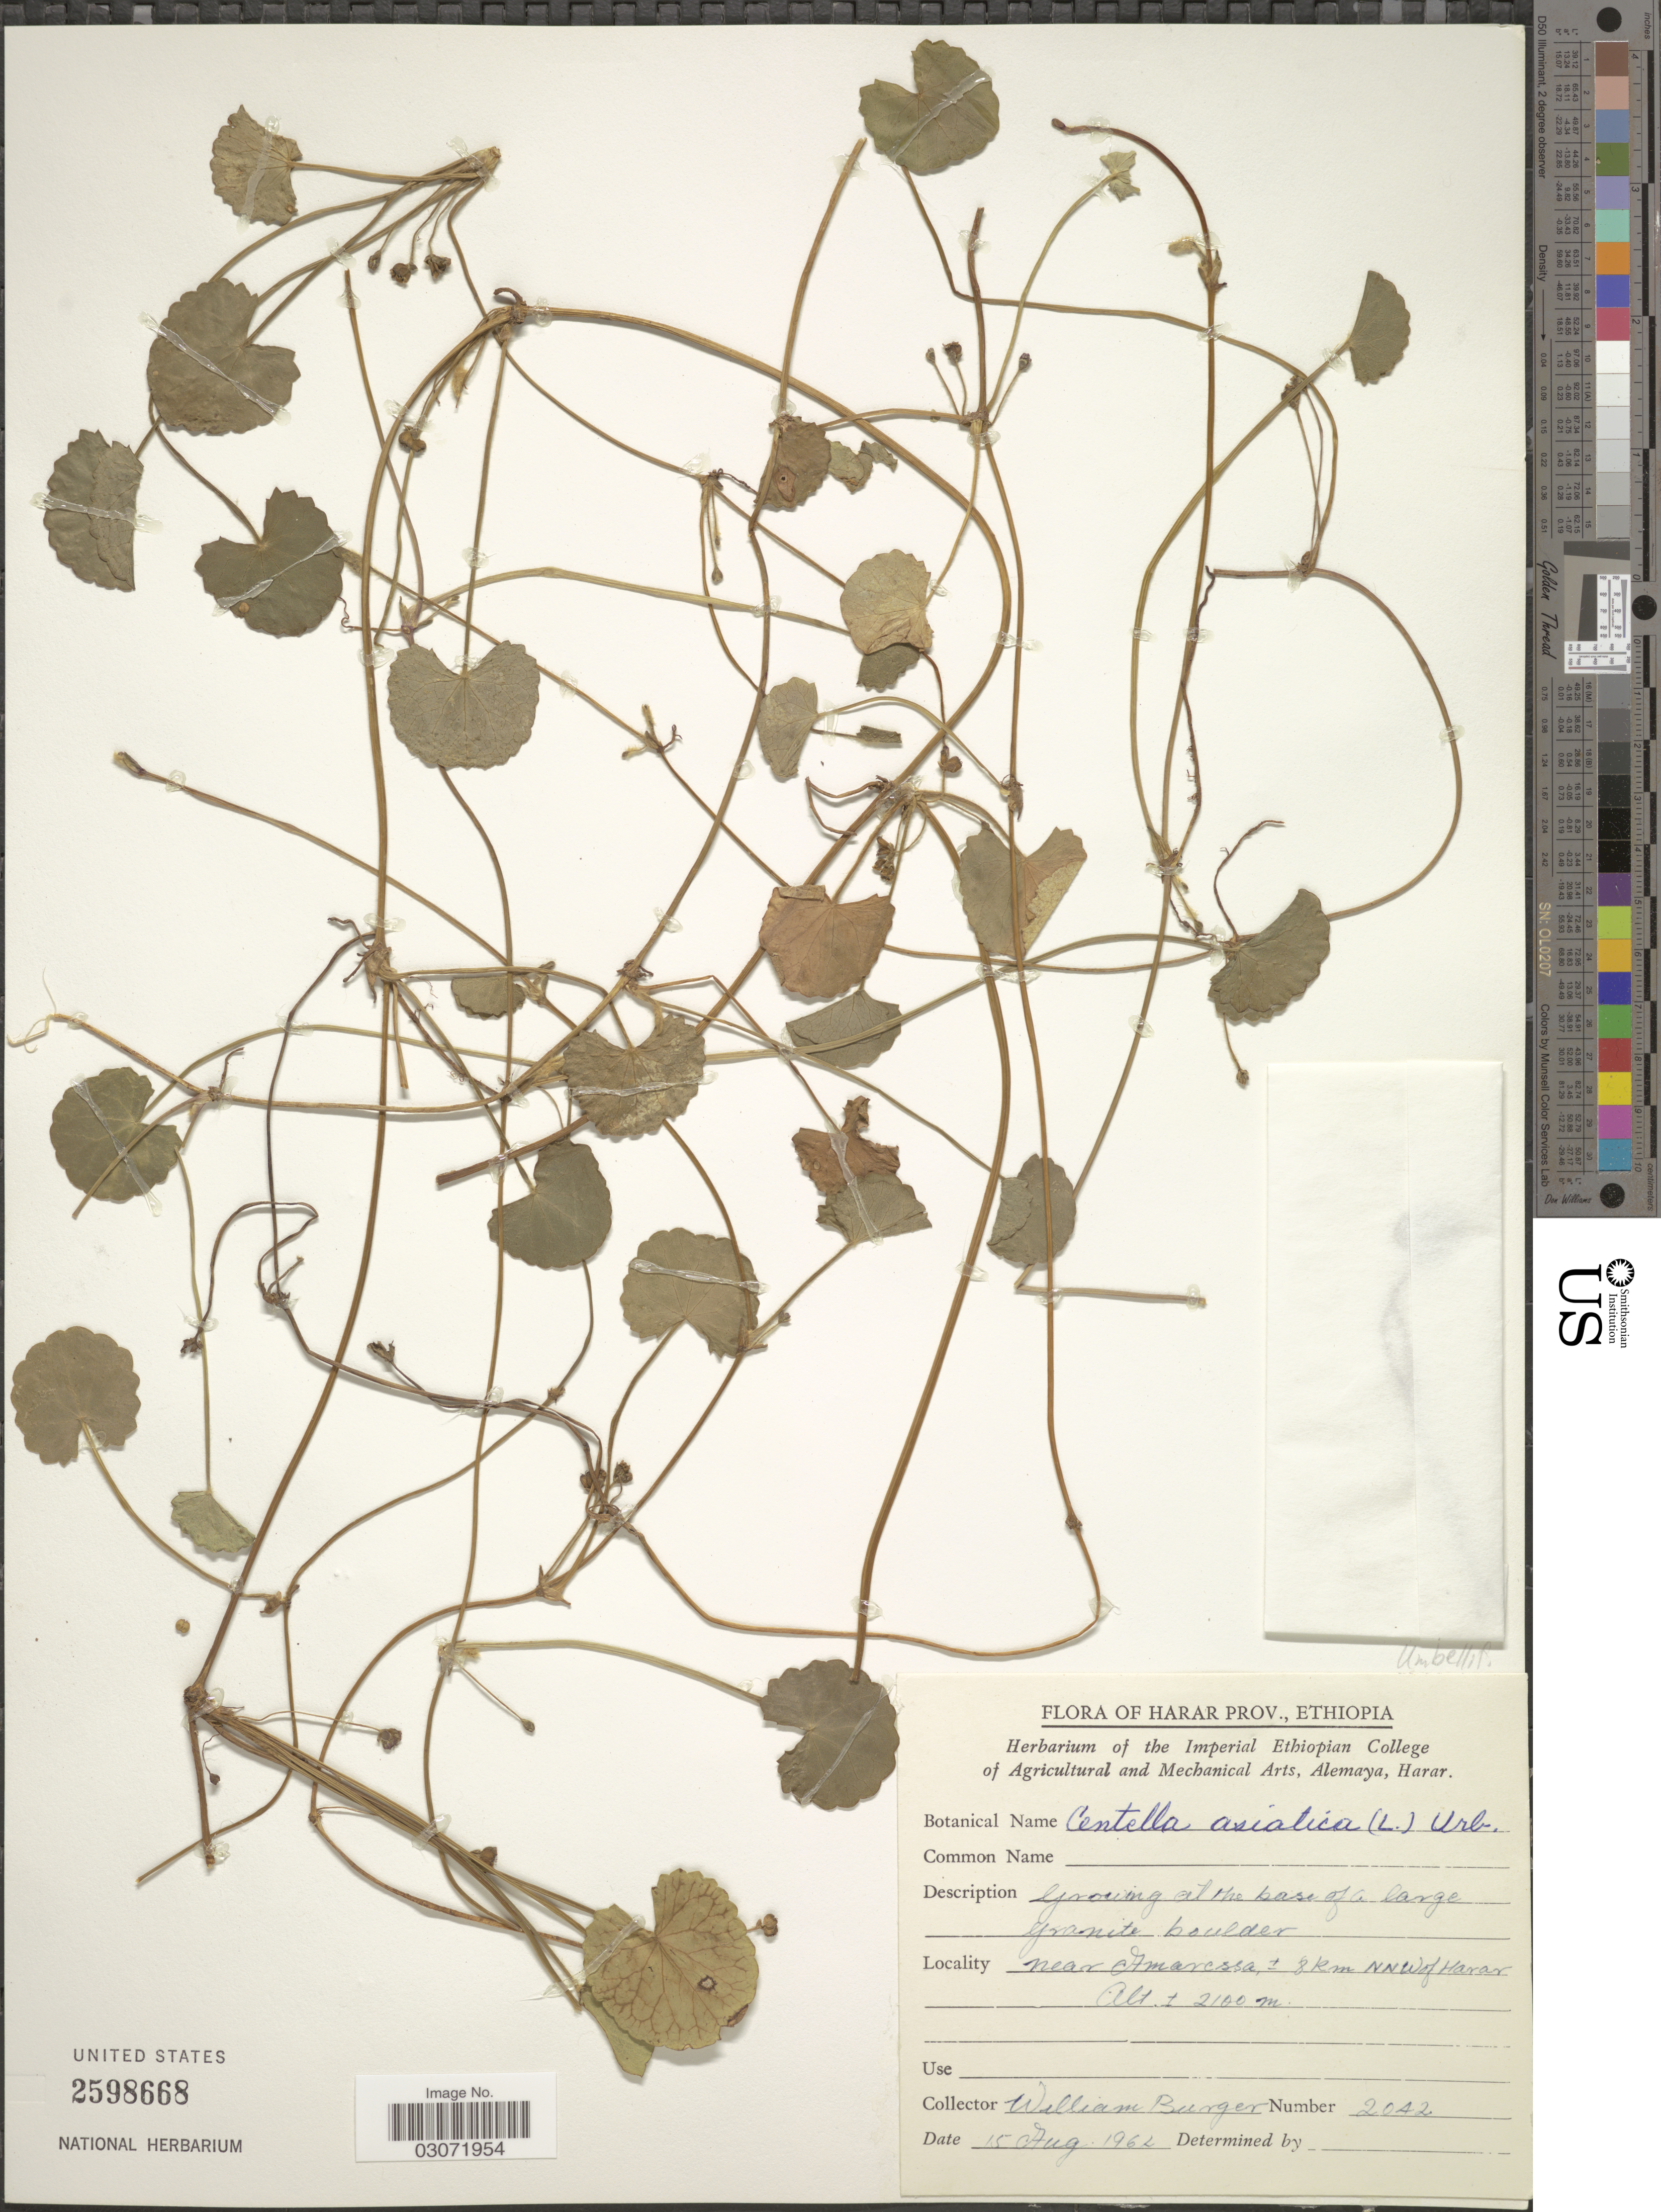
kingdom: Plantae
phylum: Tracheophyta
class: Magnoliopsida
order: Apiales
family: Apiaceae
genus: Centella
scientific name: Centella asiatica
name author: (L.) Urb.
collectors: W. Burger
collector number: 2042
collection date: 1962-08-15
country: Ethiopia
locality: Harar Prov., near Amaressa, 1.8 km NNW of Harar.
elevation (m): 2100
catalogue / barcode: US 2598668